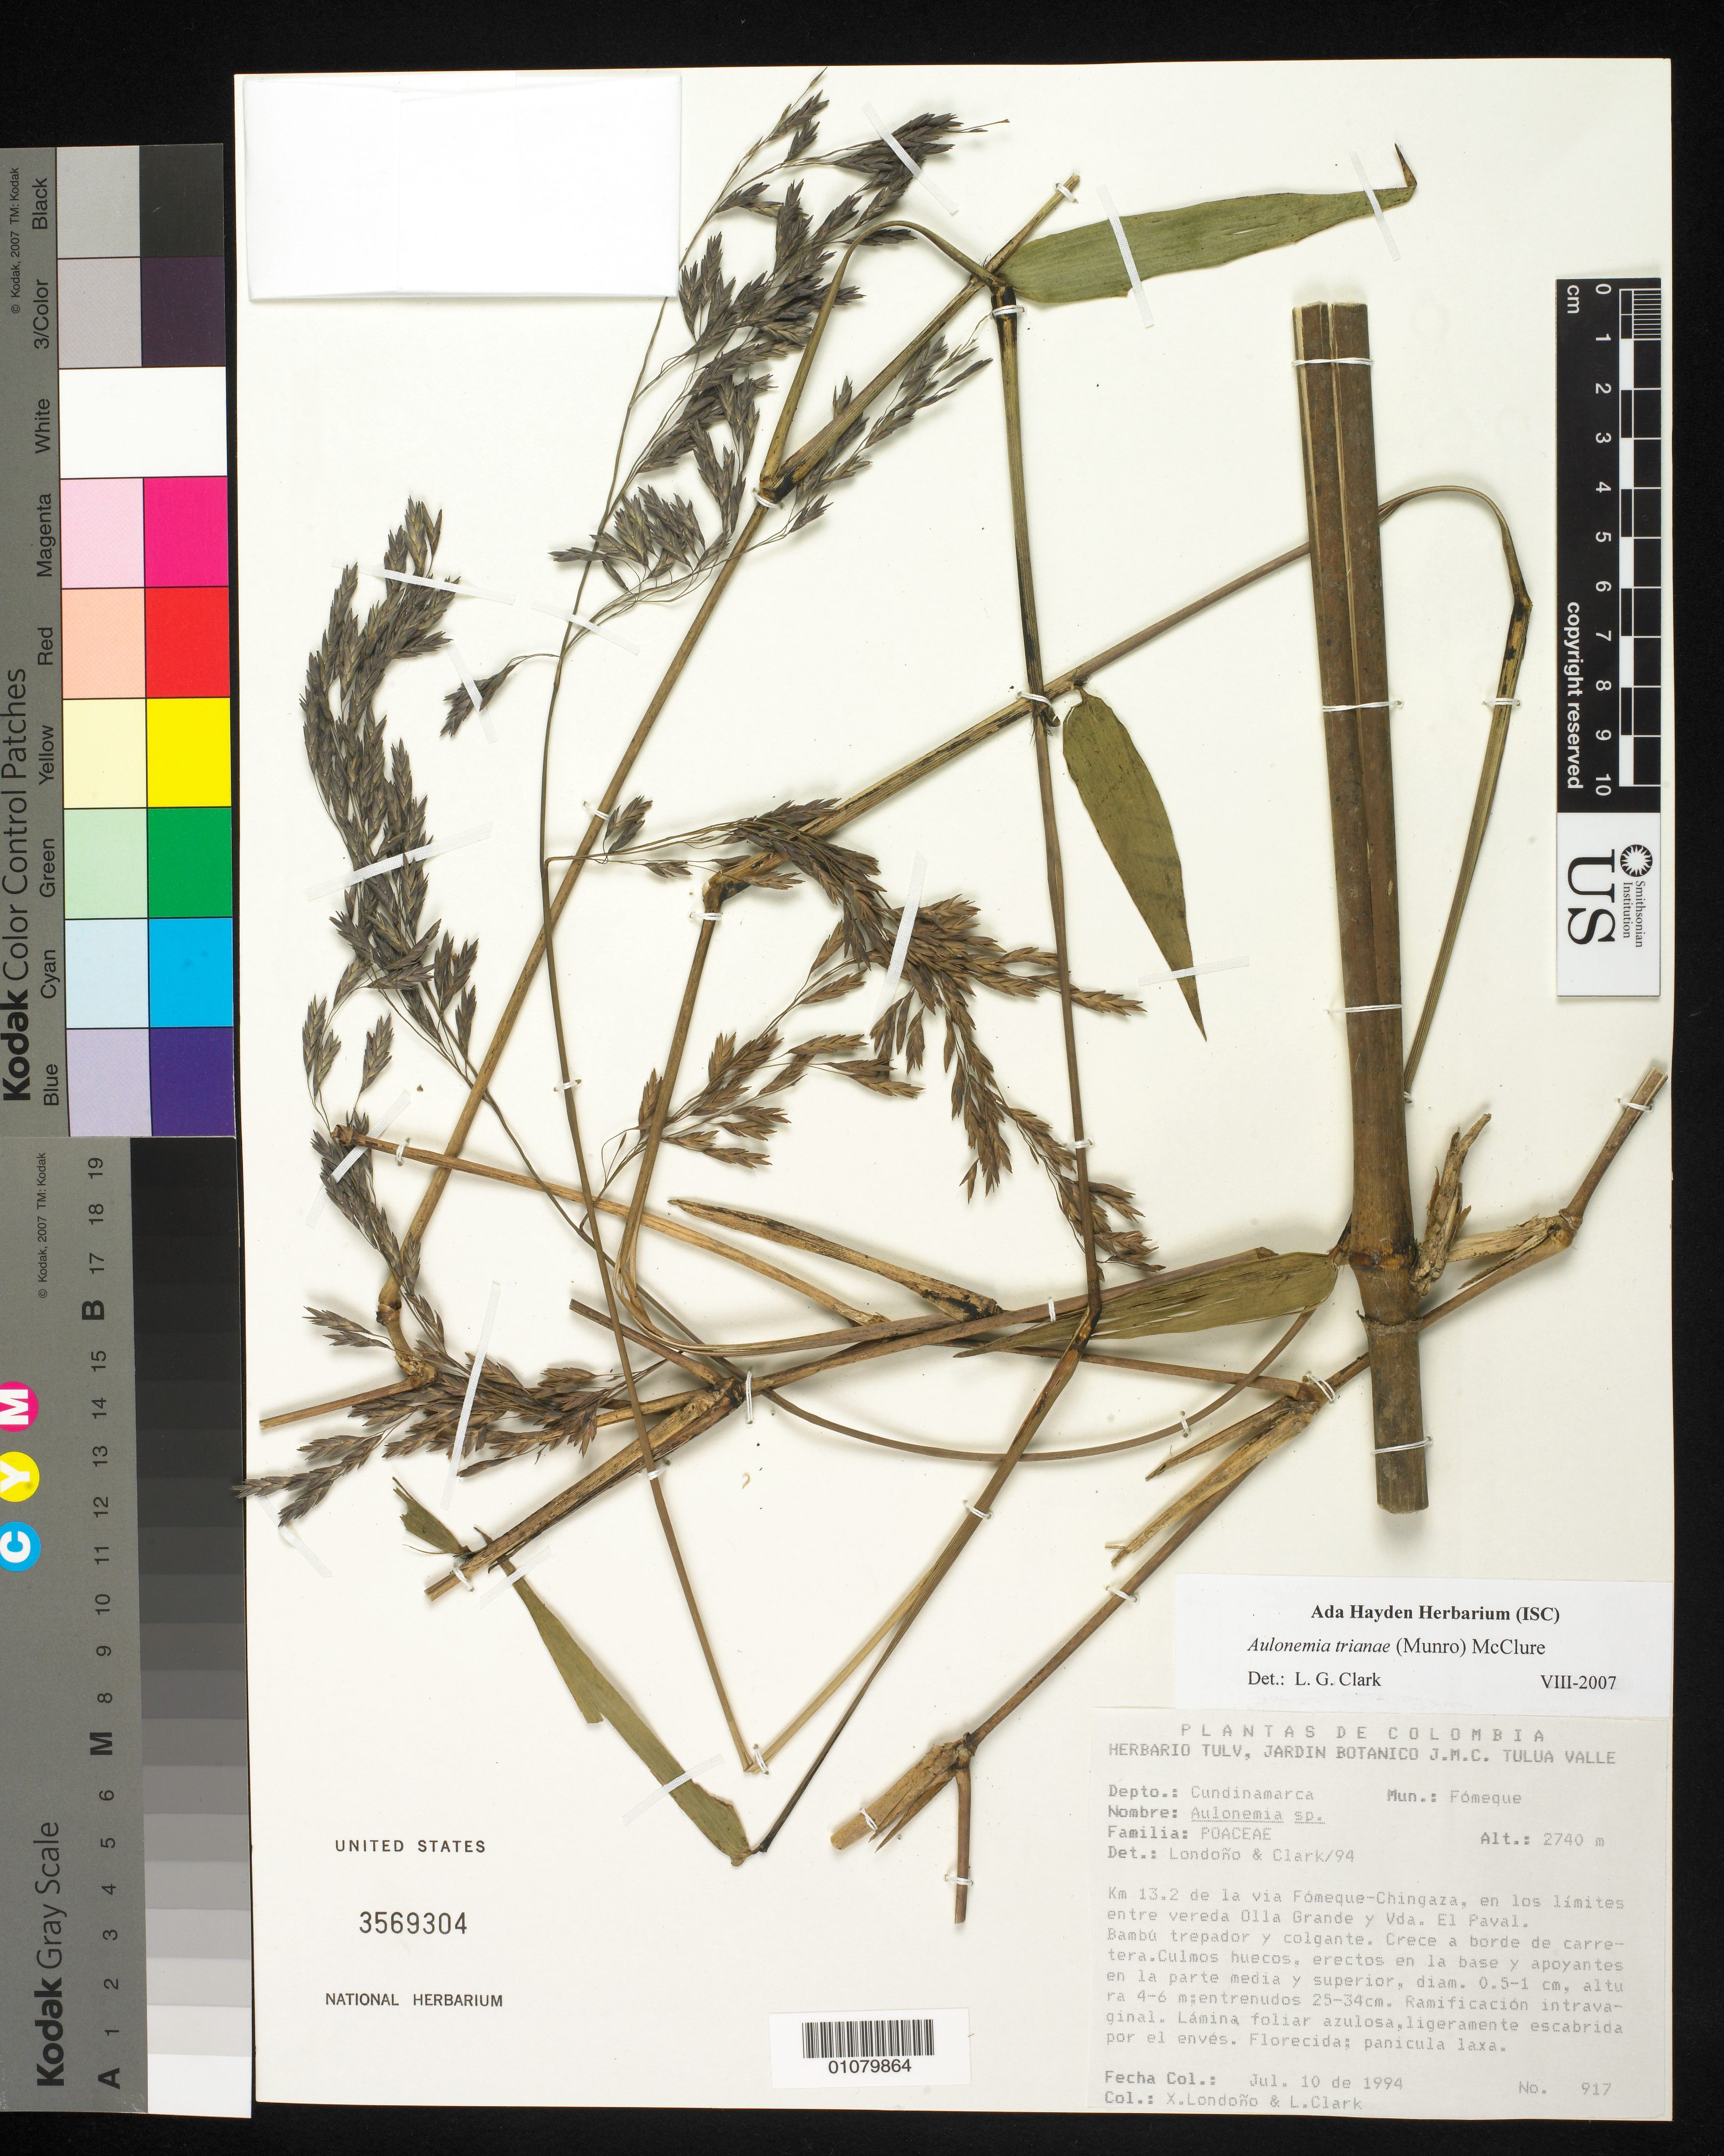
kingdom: Plantae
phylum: Tracheophyta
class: Liliopsida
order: Poales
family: Poaceae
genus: Aulonemia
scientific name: Aulonemia trianae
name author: (Munro) McClure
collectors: X. Londoño & L. Clark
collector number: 917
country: Colombia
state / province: Cundinamarca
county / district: Fómeque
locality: Fomeque-Chingaza, between vereda Olla Grande and Vda. El Paval.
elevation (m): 2740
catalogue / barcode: US 3569304